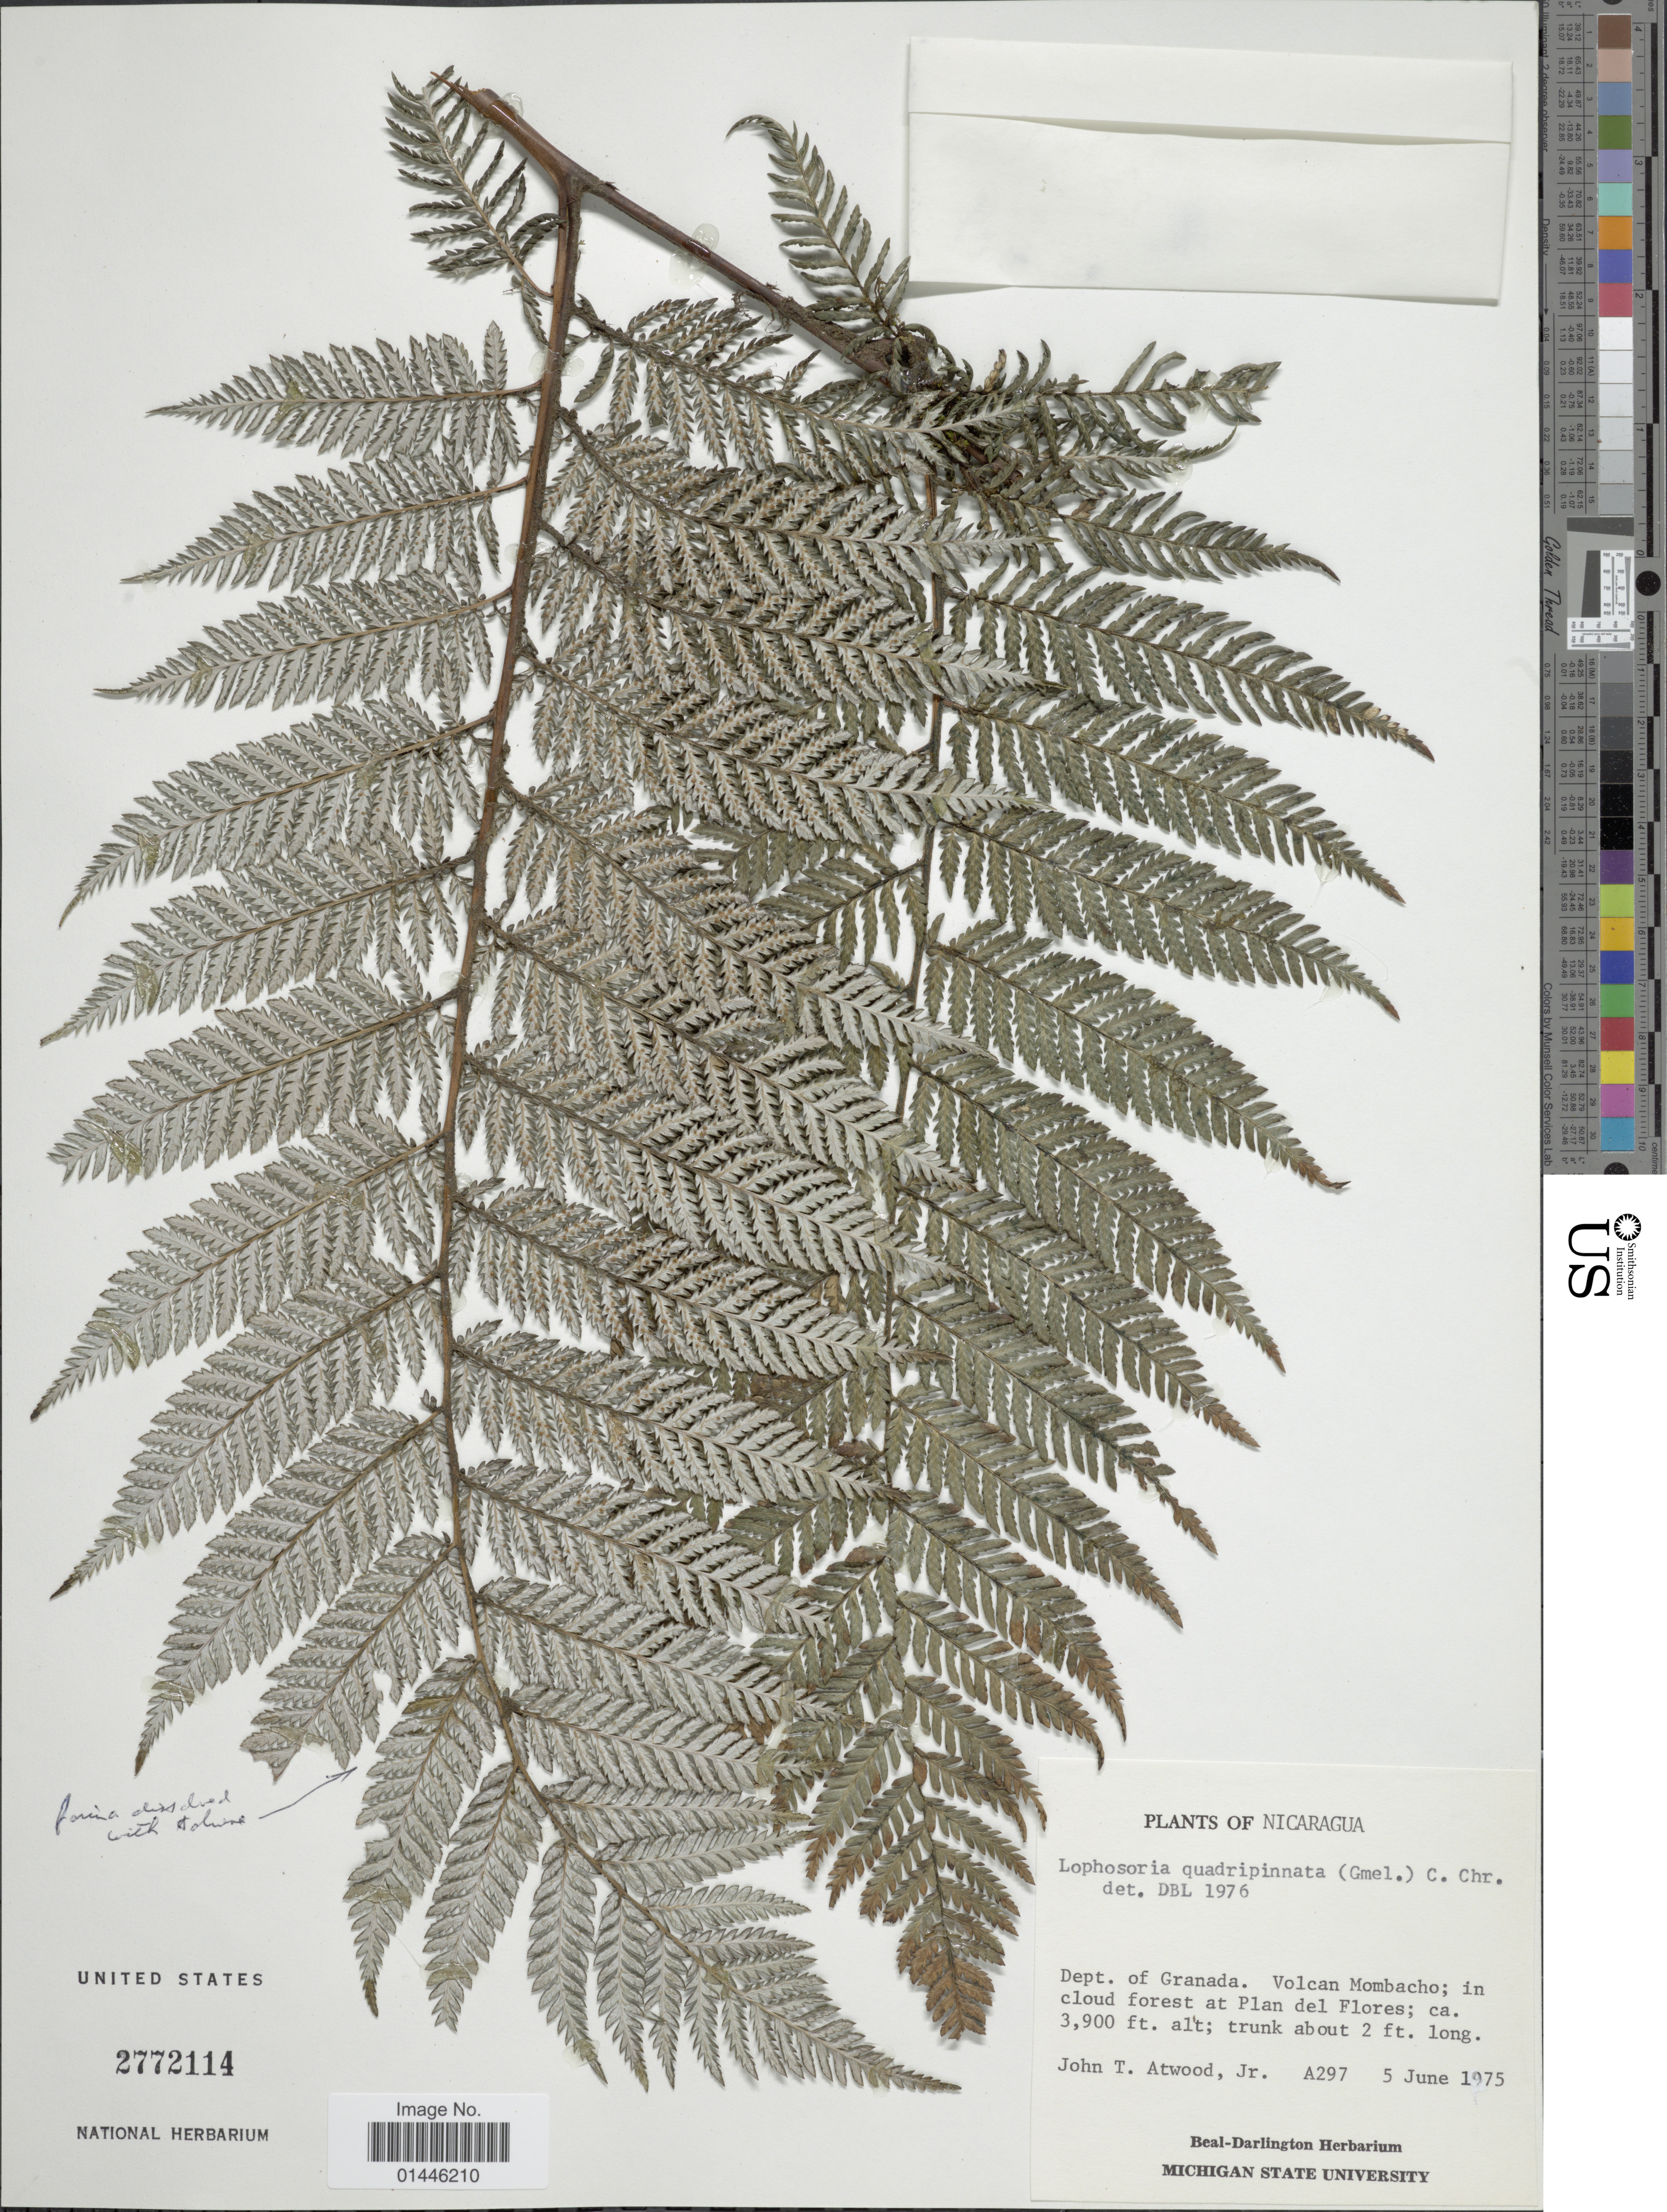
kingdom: Plantae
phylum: Tracheophyta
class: Polypodiopsida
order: Cyatheales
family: Dicksoniaceae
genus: Lophosoria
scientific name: Lophosoria quadripinnata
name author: (J.F. Gmel.) C. Chr.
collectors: J. T. Atwood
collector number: A297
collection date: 1975-06-05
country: Nicaragua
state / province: Granada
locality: Volcan Mombacho; at Plan del Flores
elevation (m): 1189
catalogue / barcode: US 2772114